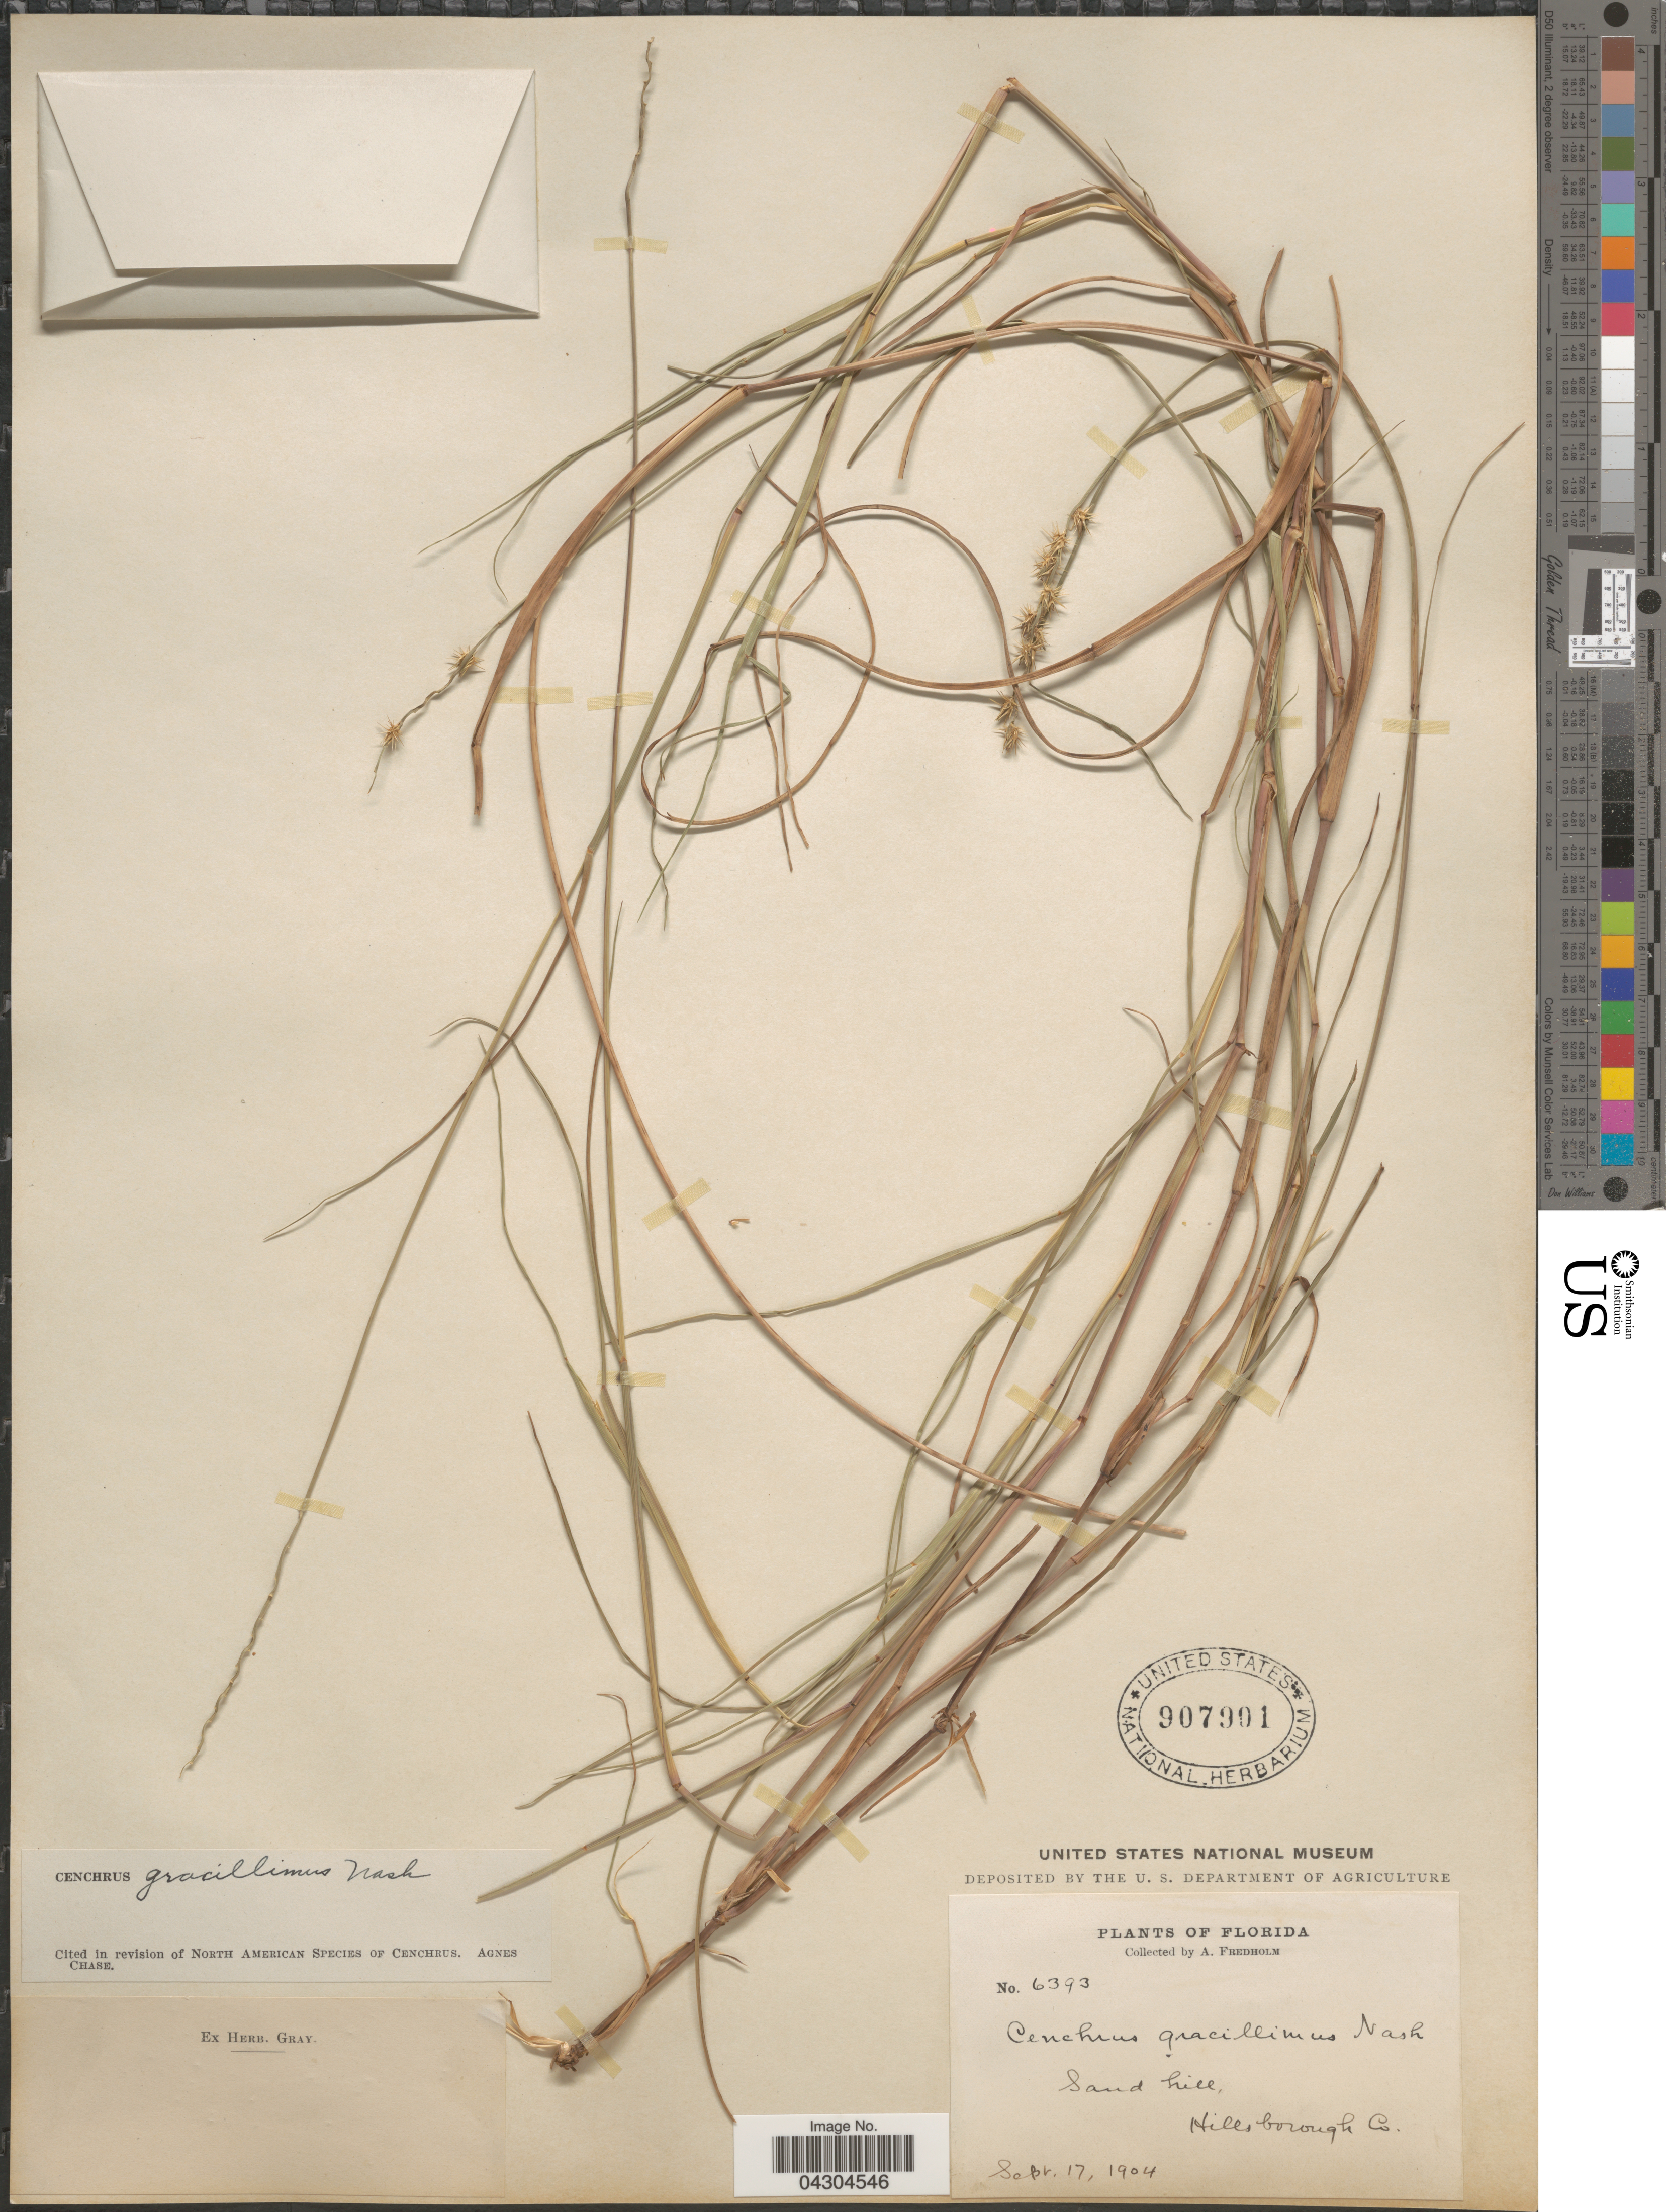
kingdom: Plantae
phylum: Tracheophyta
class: Liliopsida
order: Poales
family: Poaceae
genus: Cenchrus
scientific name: Cenchrus gracillimus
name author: Nash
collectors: A. Fredholm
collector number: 6393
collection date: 1904-09-17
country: United States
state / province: Florida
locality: Sand hill, Hillsborough Co.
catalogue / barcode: US 907901